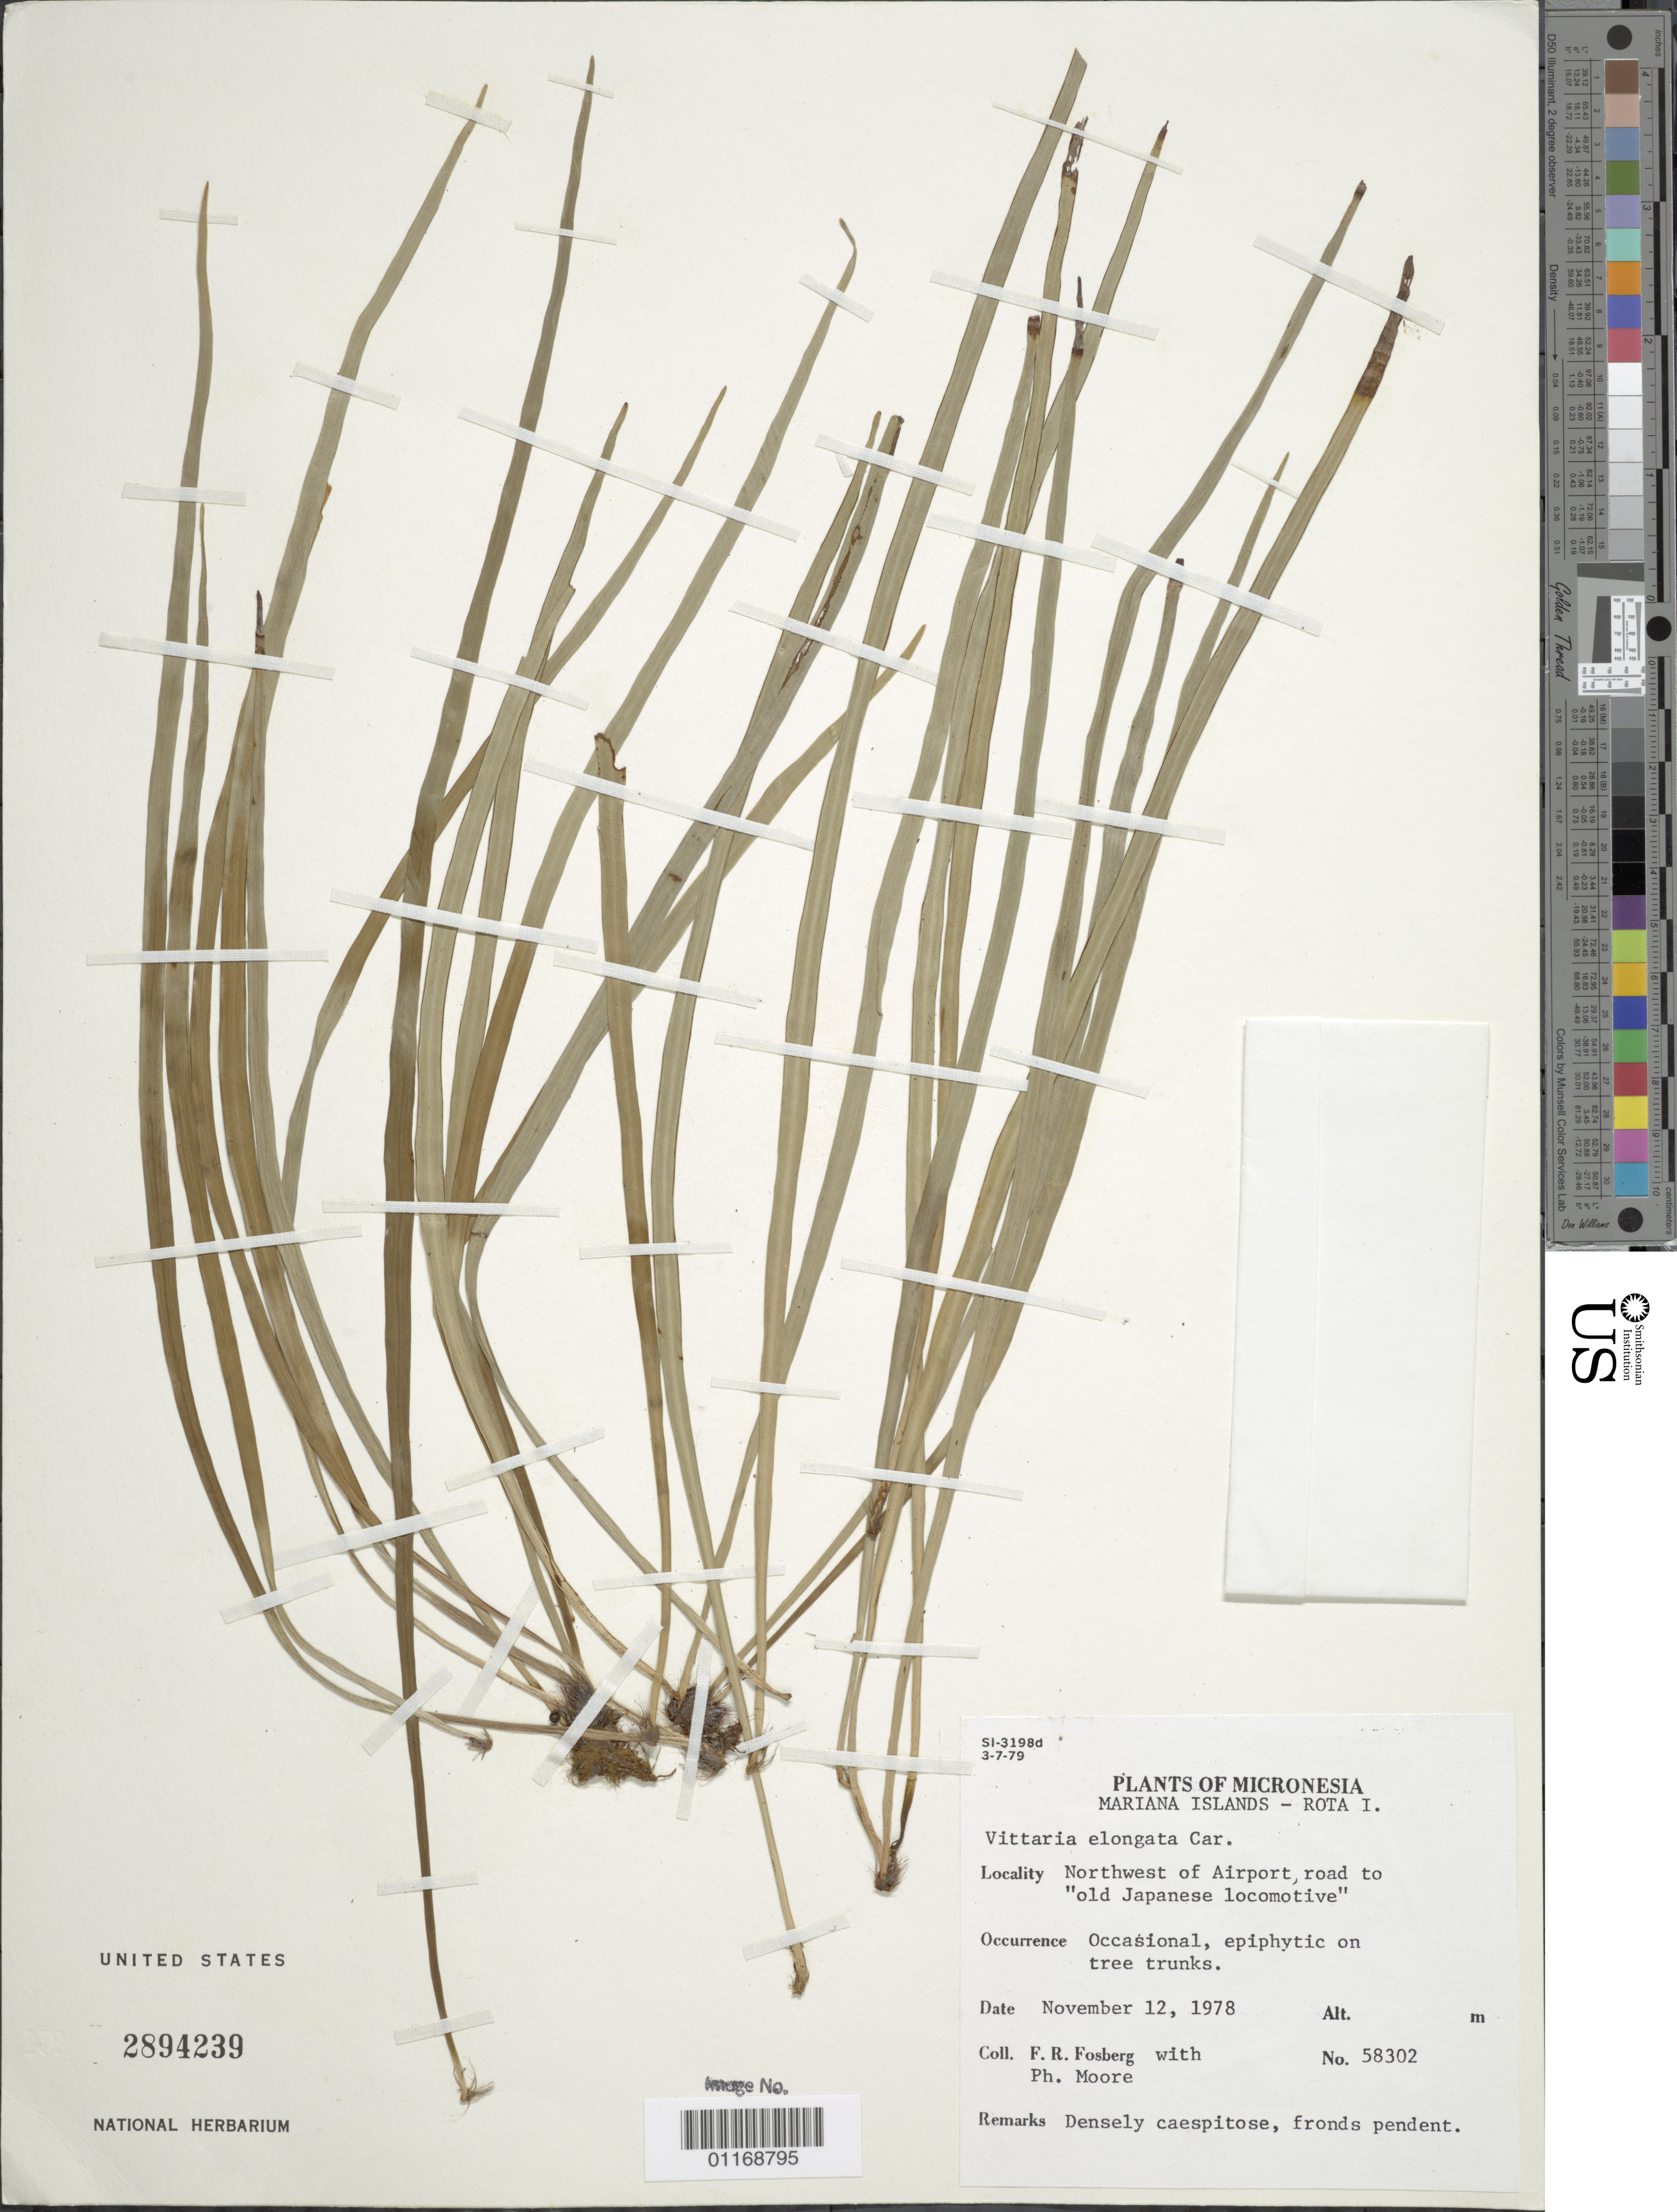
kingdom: Plantae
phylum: Tracheophyta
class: Polypodiopsida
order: Polypodiales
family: Pteridaceae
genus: Haplopteris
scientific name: Haplopteris elongata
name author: (Sw.) Crane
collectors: F. R. Fosberg & P. H. Moore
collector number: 58302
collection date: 1978-11-12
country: Northern Mariana Islands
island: Rota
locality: Just north of airport near "Old Japanese locomotive"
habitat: densely caespitose, fronds pendent.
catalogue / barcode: US 2894239